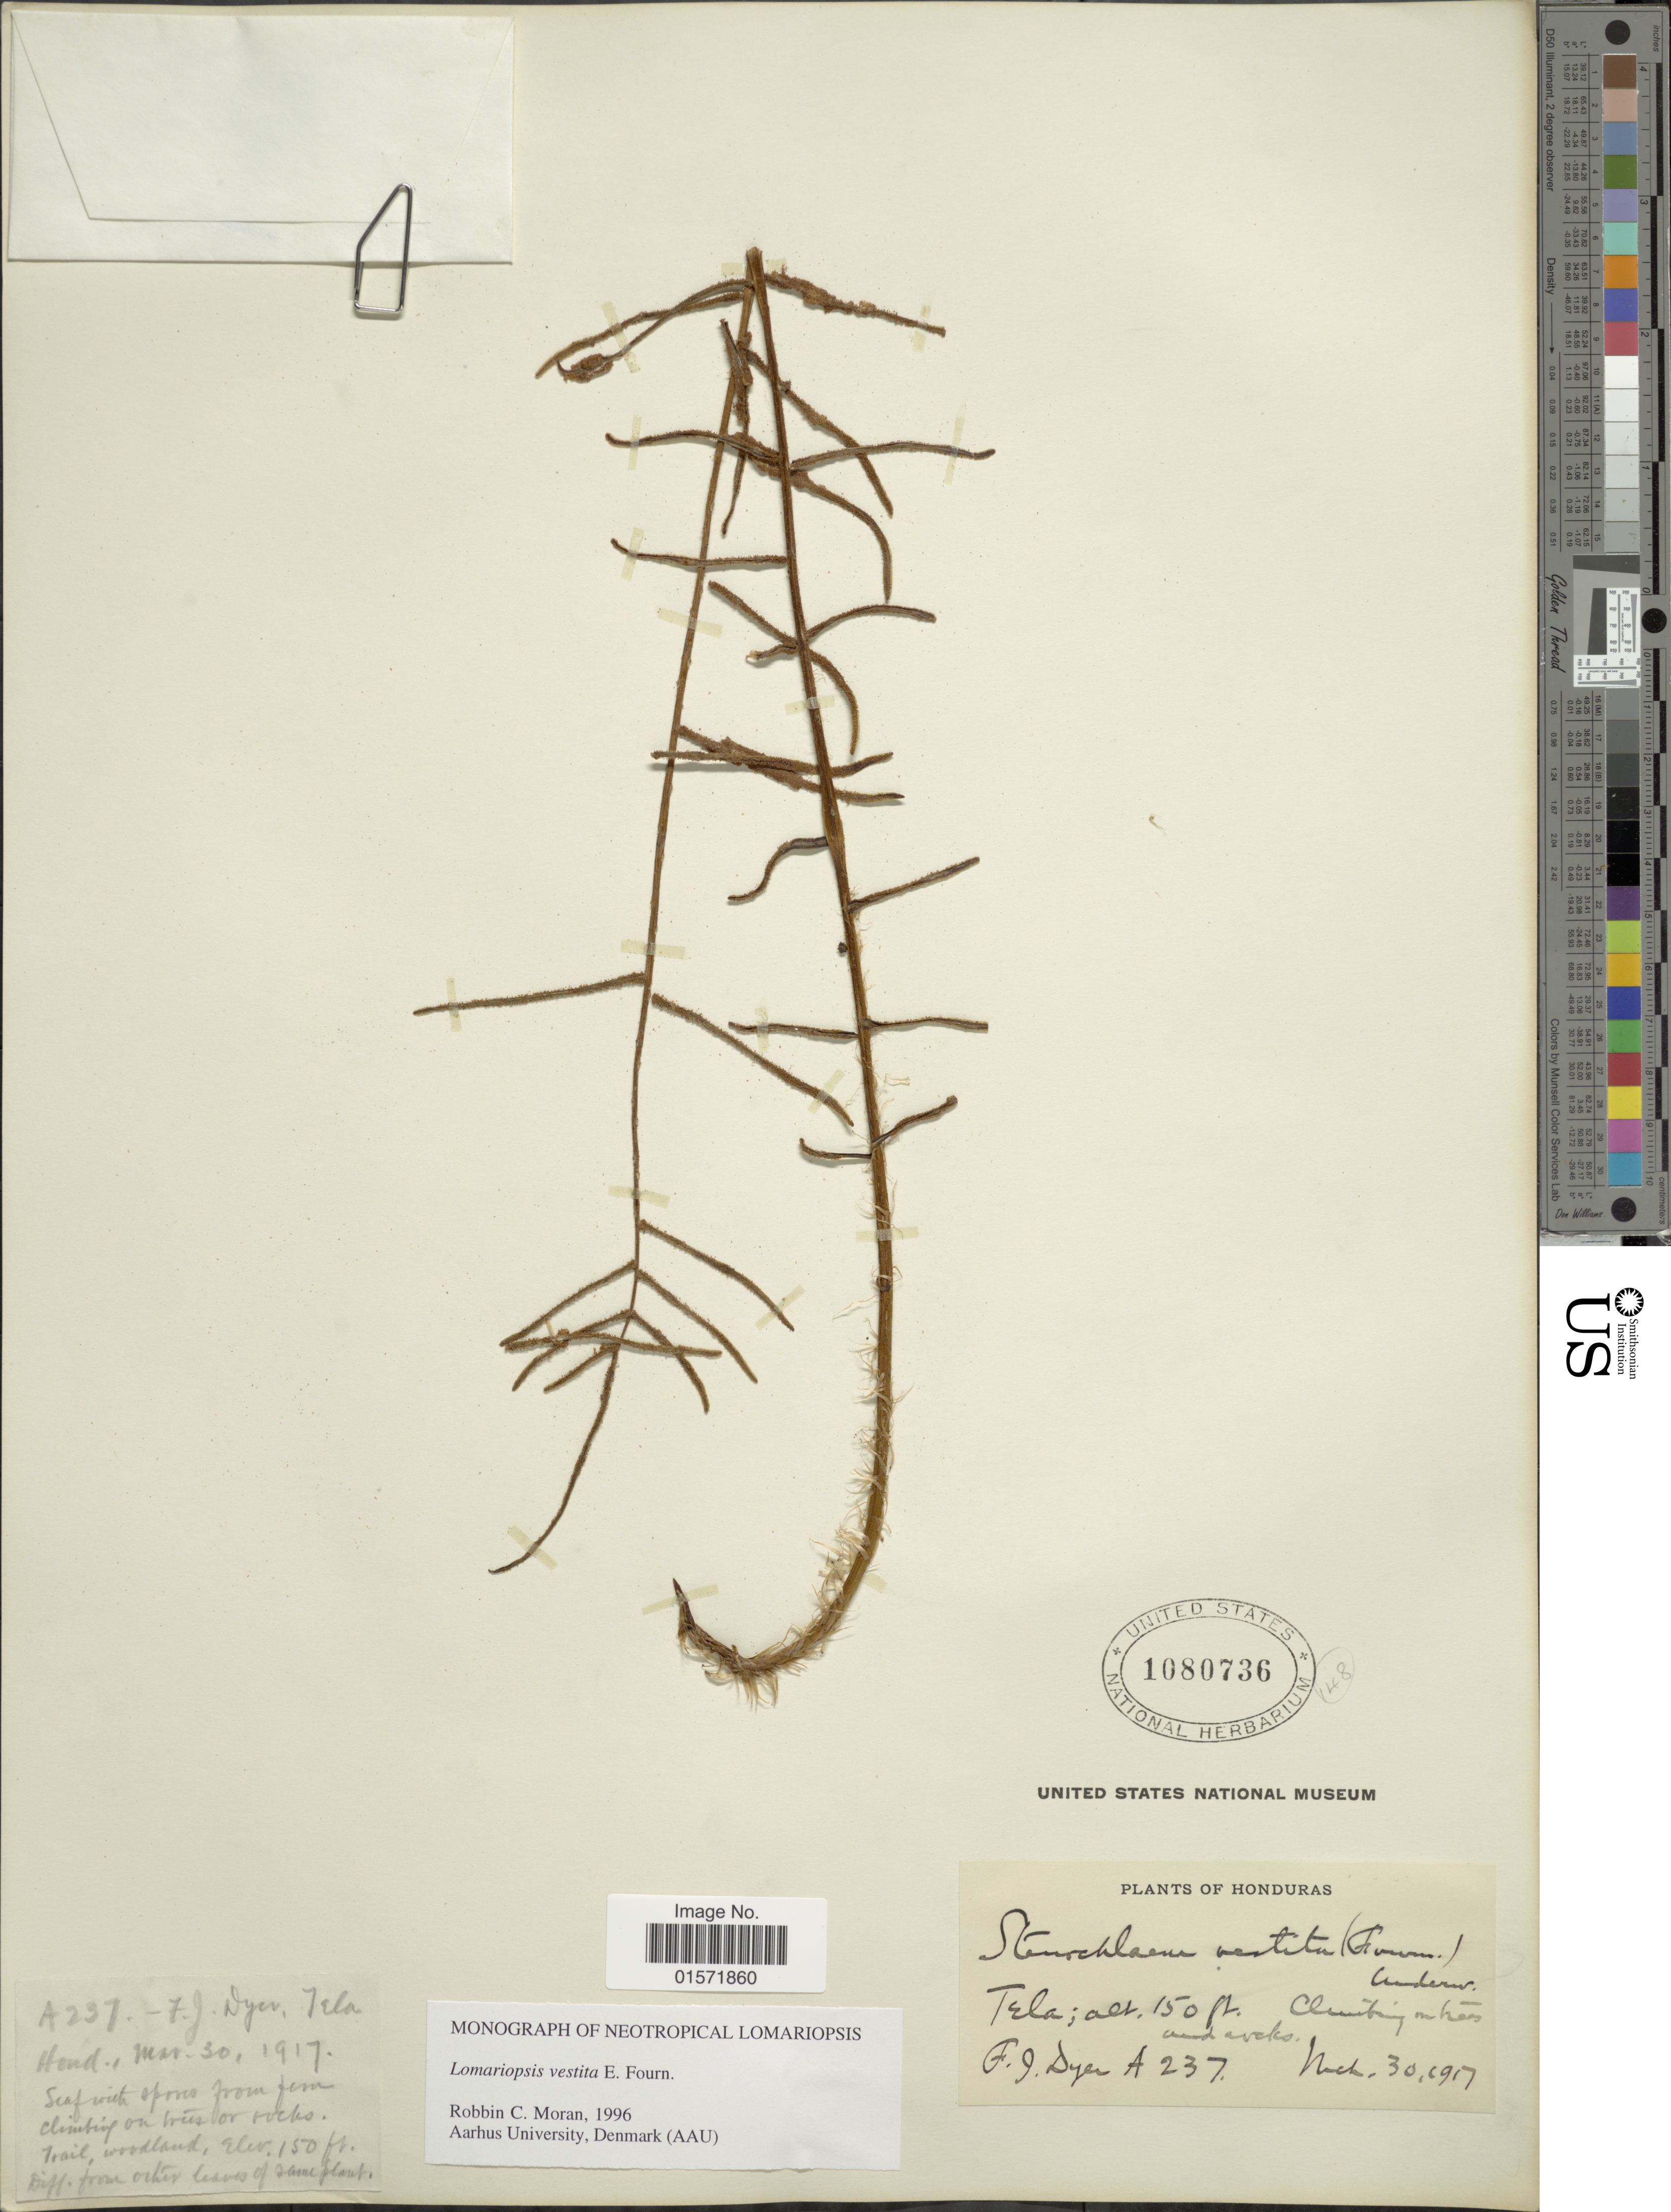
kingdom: Plantae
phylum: Tracheophyta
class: Polypodiopsida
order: Polypodiales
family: Lomariopsidaceae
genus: Lomariopsis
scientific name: Lomariopsis vestita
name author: E. Fourn.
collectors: F. J. Dyer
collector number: A237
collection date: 1917-03-30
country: Honduras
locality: Tela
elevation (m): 46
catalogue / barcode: US 1080736